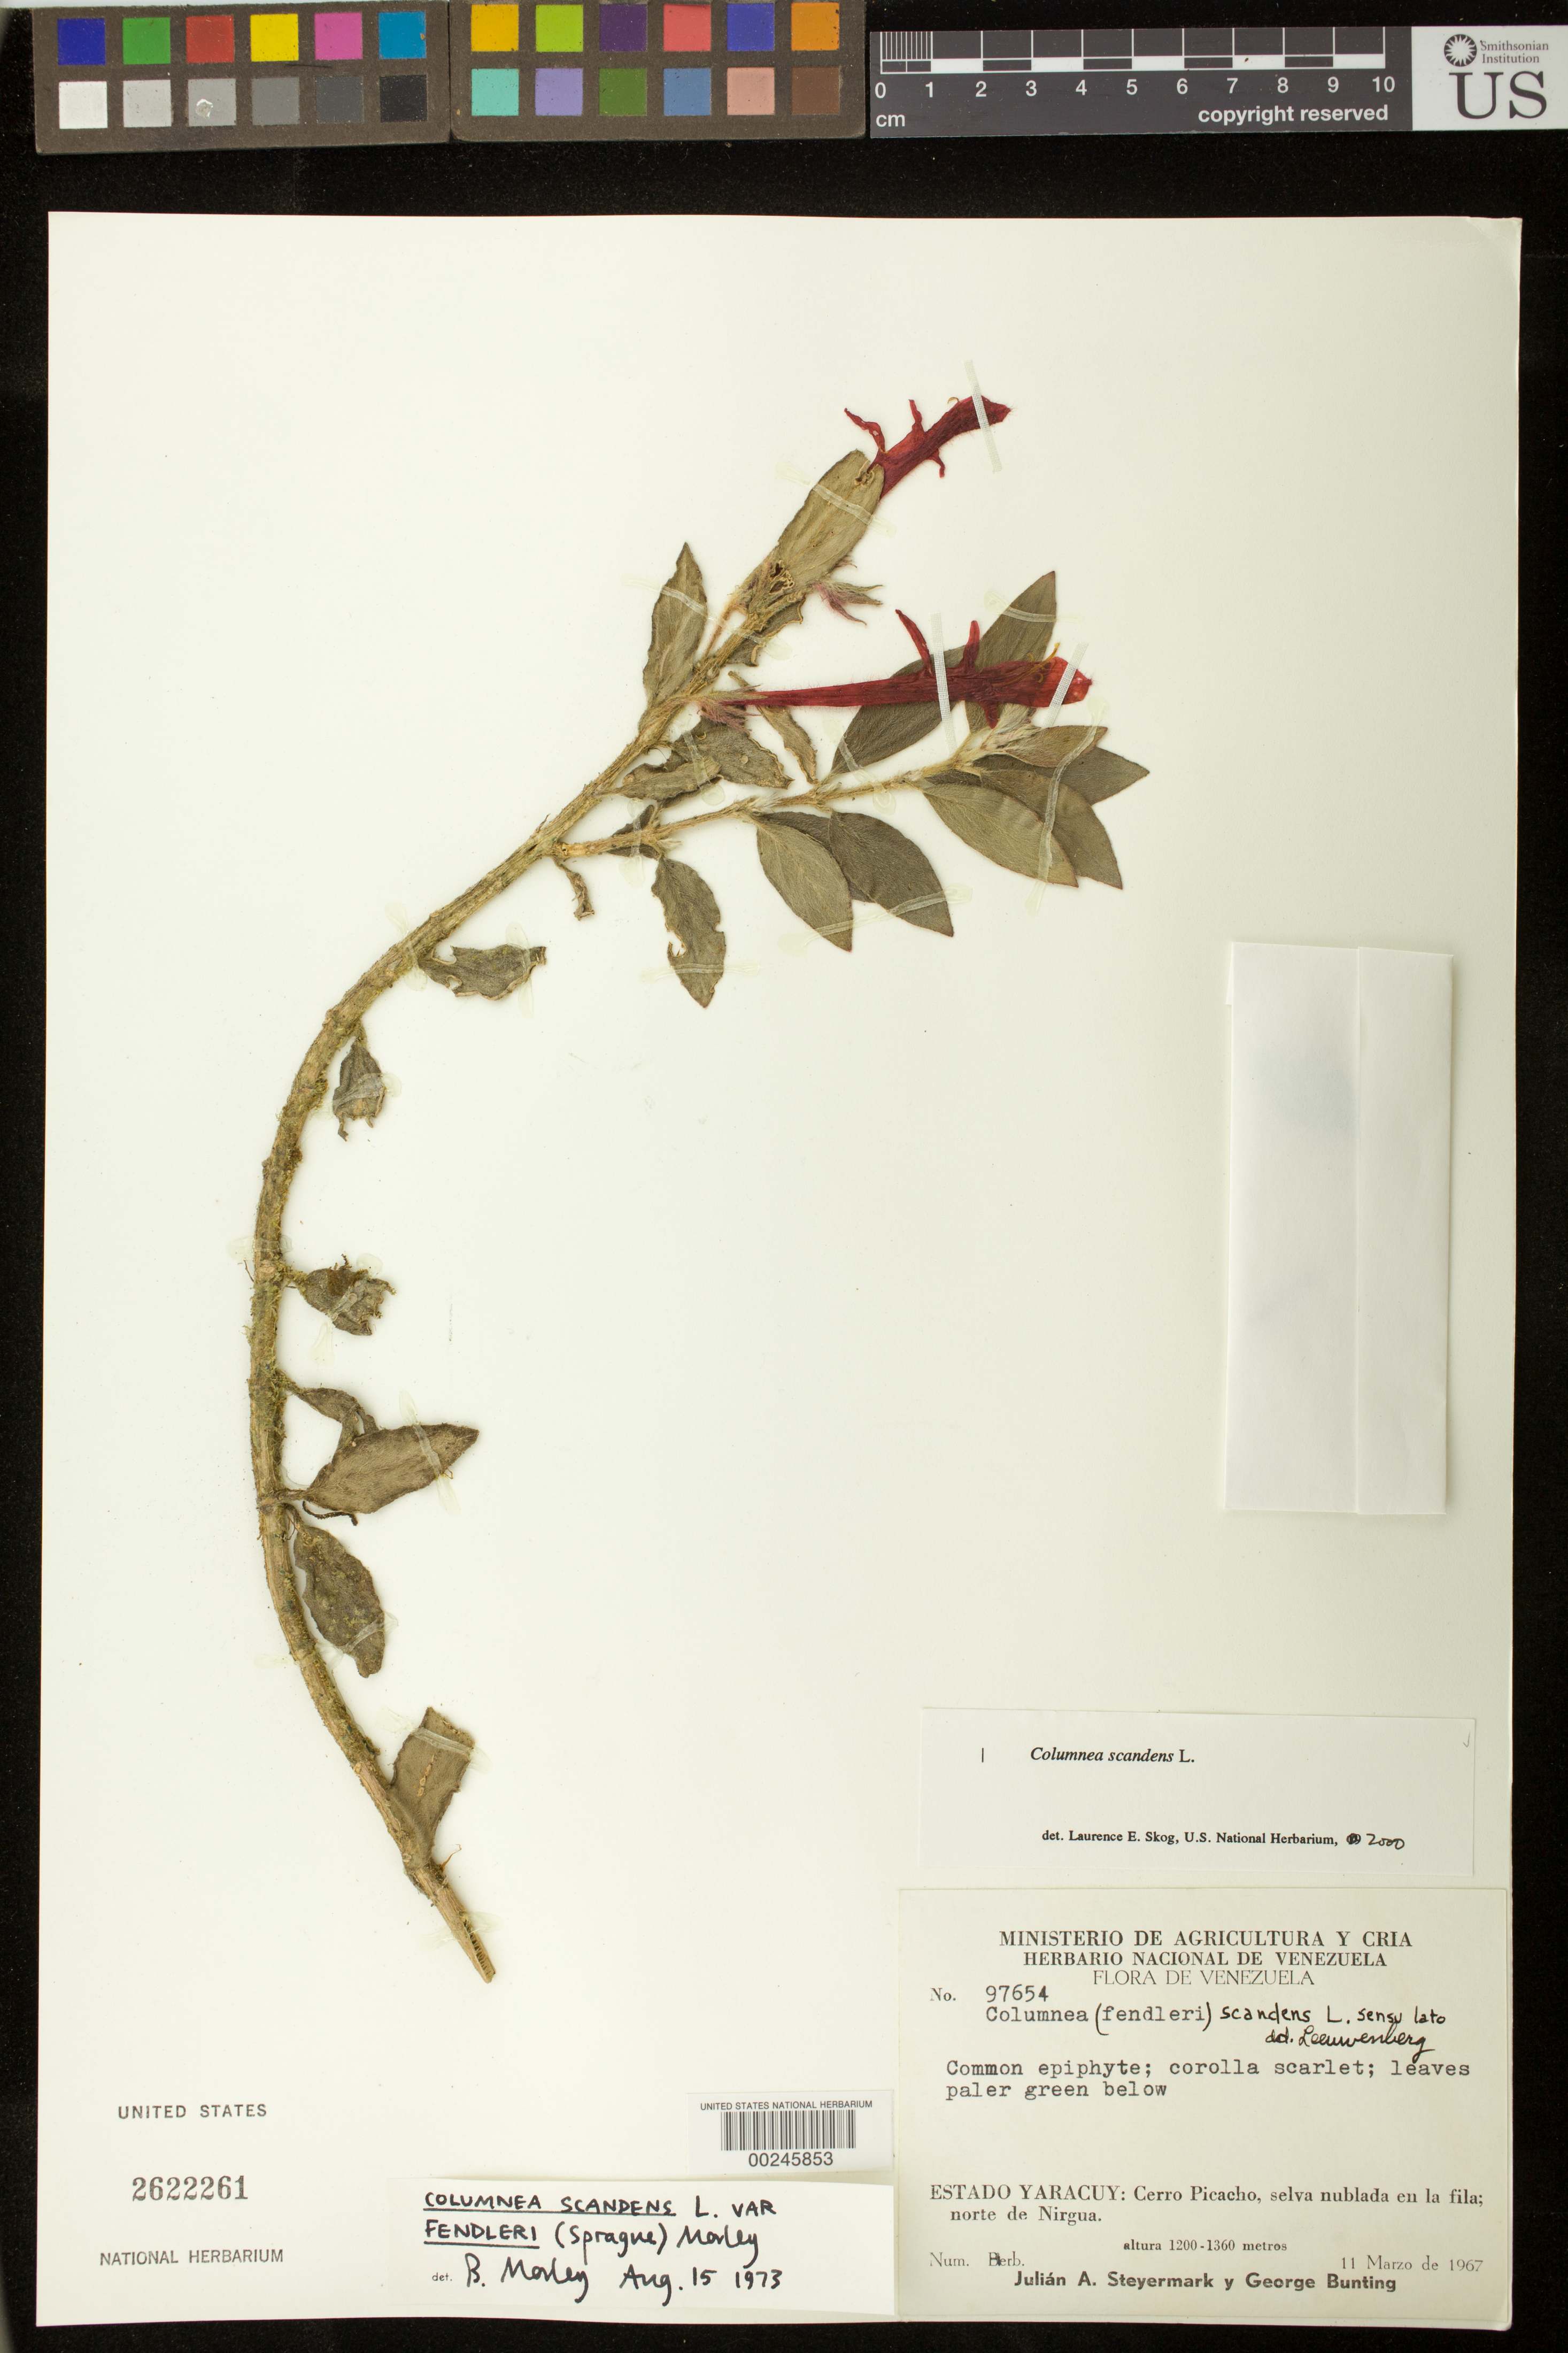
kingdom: Plantae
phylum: Tracheophyta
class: Magnoliopsida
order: Lamiales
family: Gesneriaceae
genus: Columnea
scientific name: Columnea scandens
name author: L.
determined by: Skog, Laurence E.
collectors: J. Steyermark & G. S. Bunting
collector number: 97654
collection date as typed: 11 Mar 1967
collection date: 1967-03-11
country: Venezuela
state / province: Yaracuy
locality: Cerro Picacho, norte de Nirgua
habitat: Selva nublada en la fila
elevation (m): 1200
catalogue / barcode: US 2622261